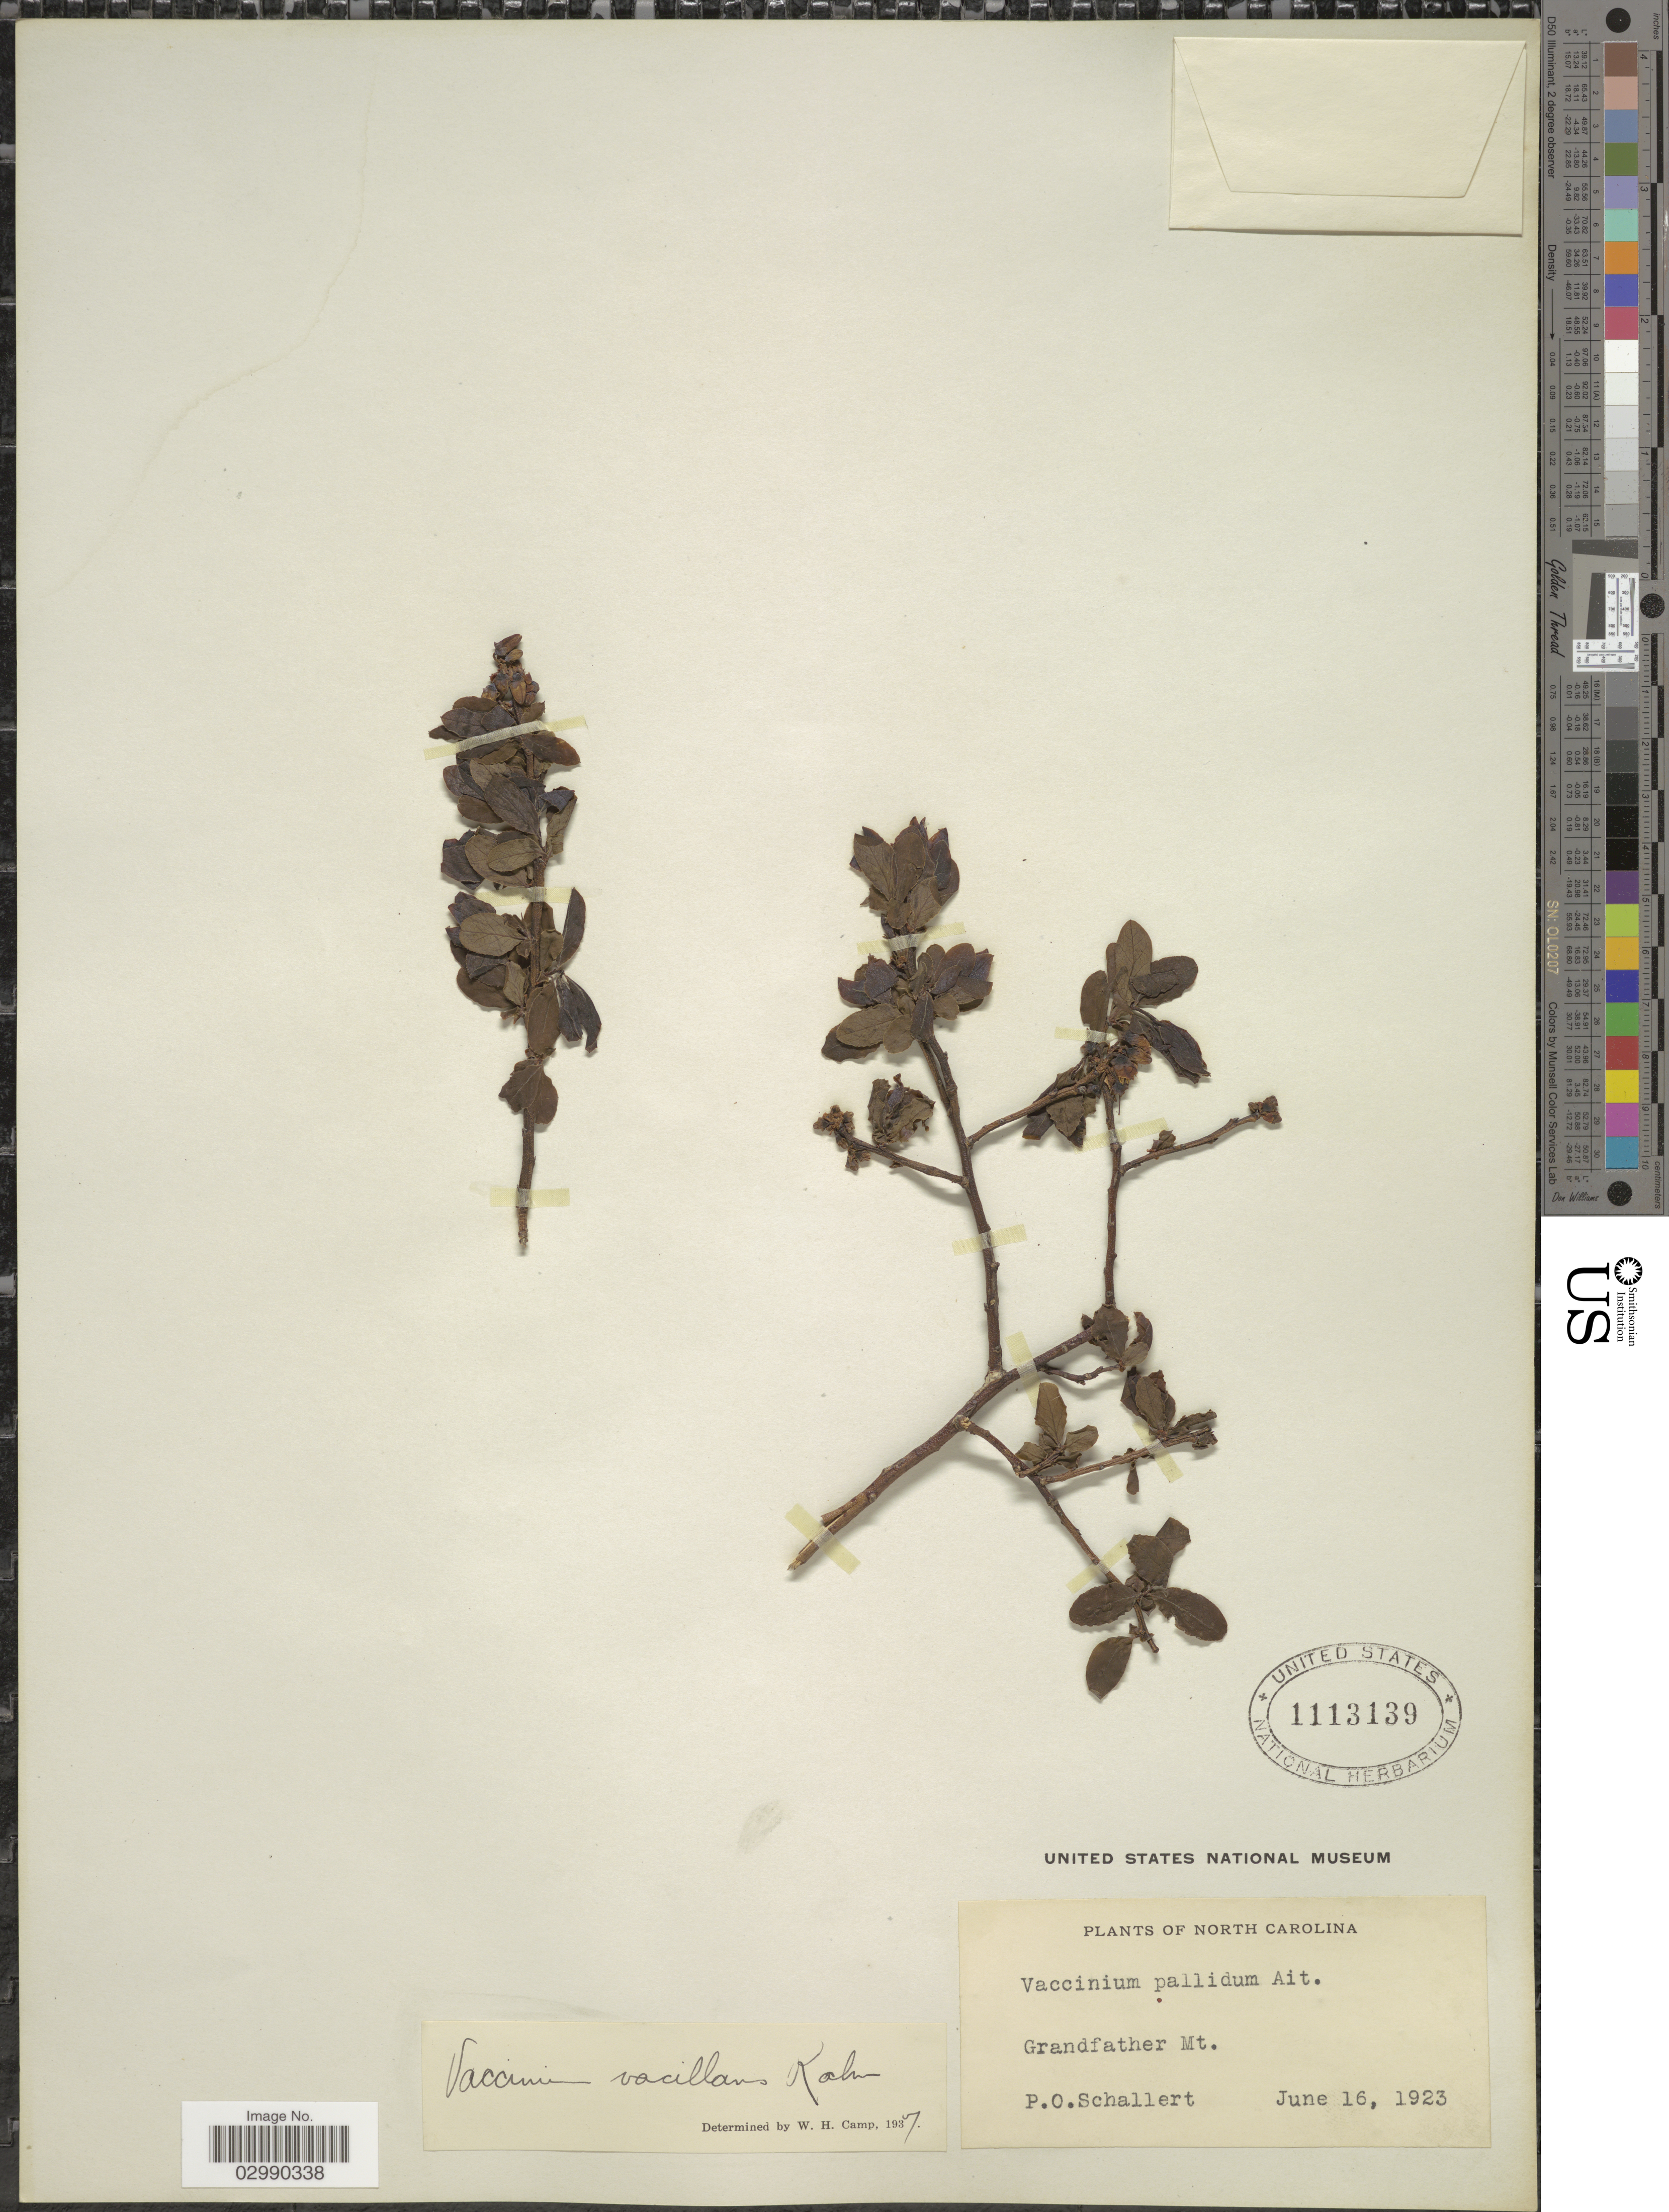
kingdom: Plantae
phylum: Tracheophyta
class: Magnoliopsida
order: Ericales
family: Ericaceae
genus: Vaccinium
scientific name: Vaccinium vacillans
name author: Kalm ex Torr.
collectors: P. Schallert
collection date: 1923-06-16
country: United States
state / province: North Carolina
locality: Grandfather Mt.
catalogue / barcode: US 1113139